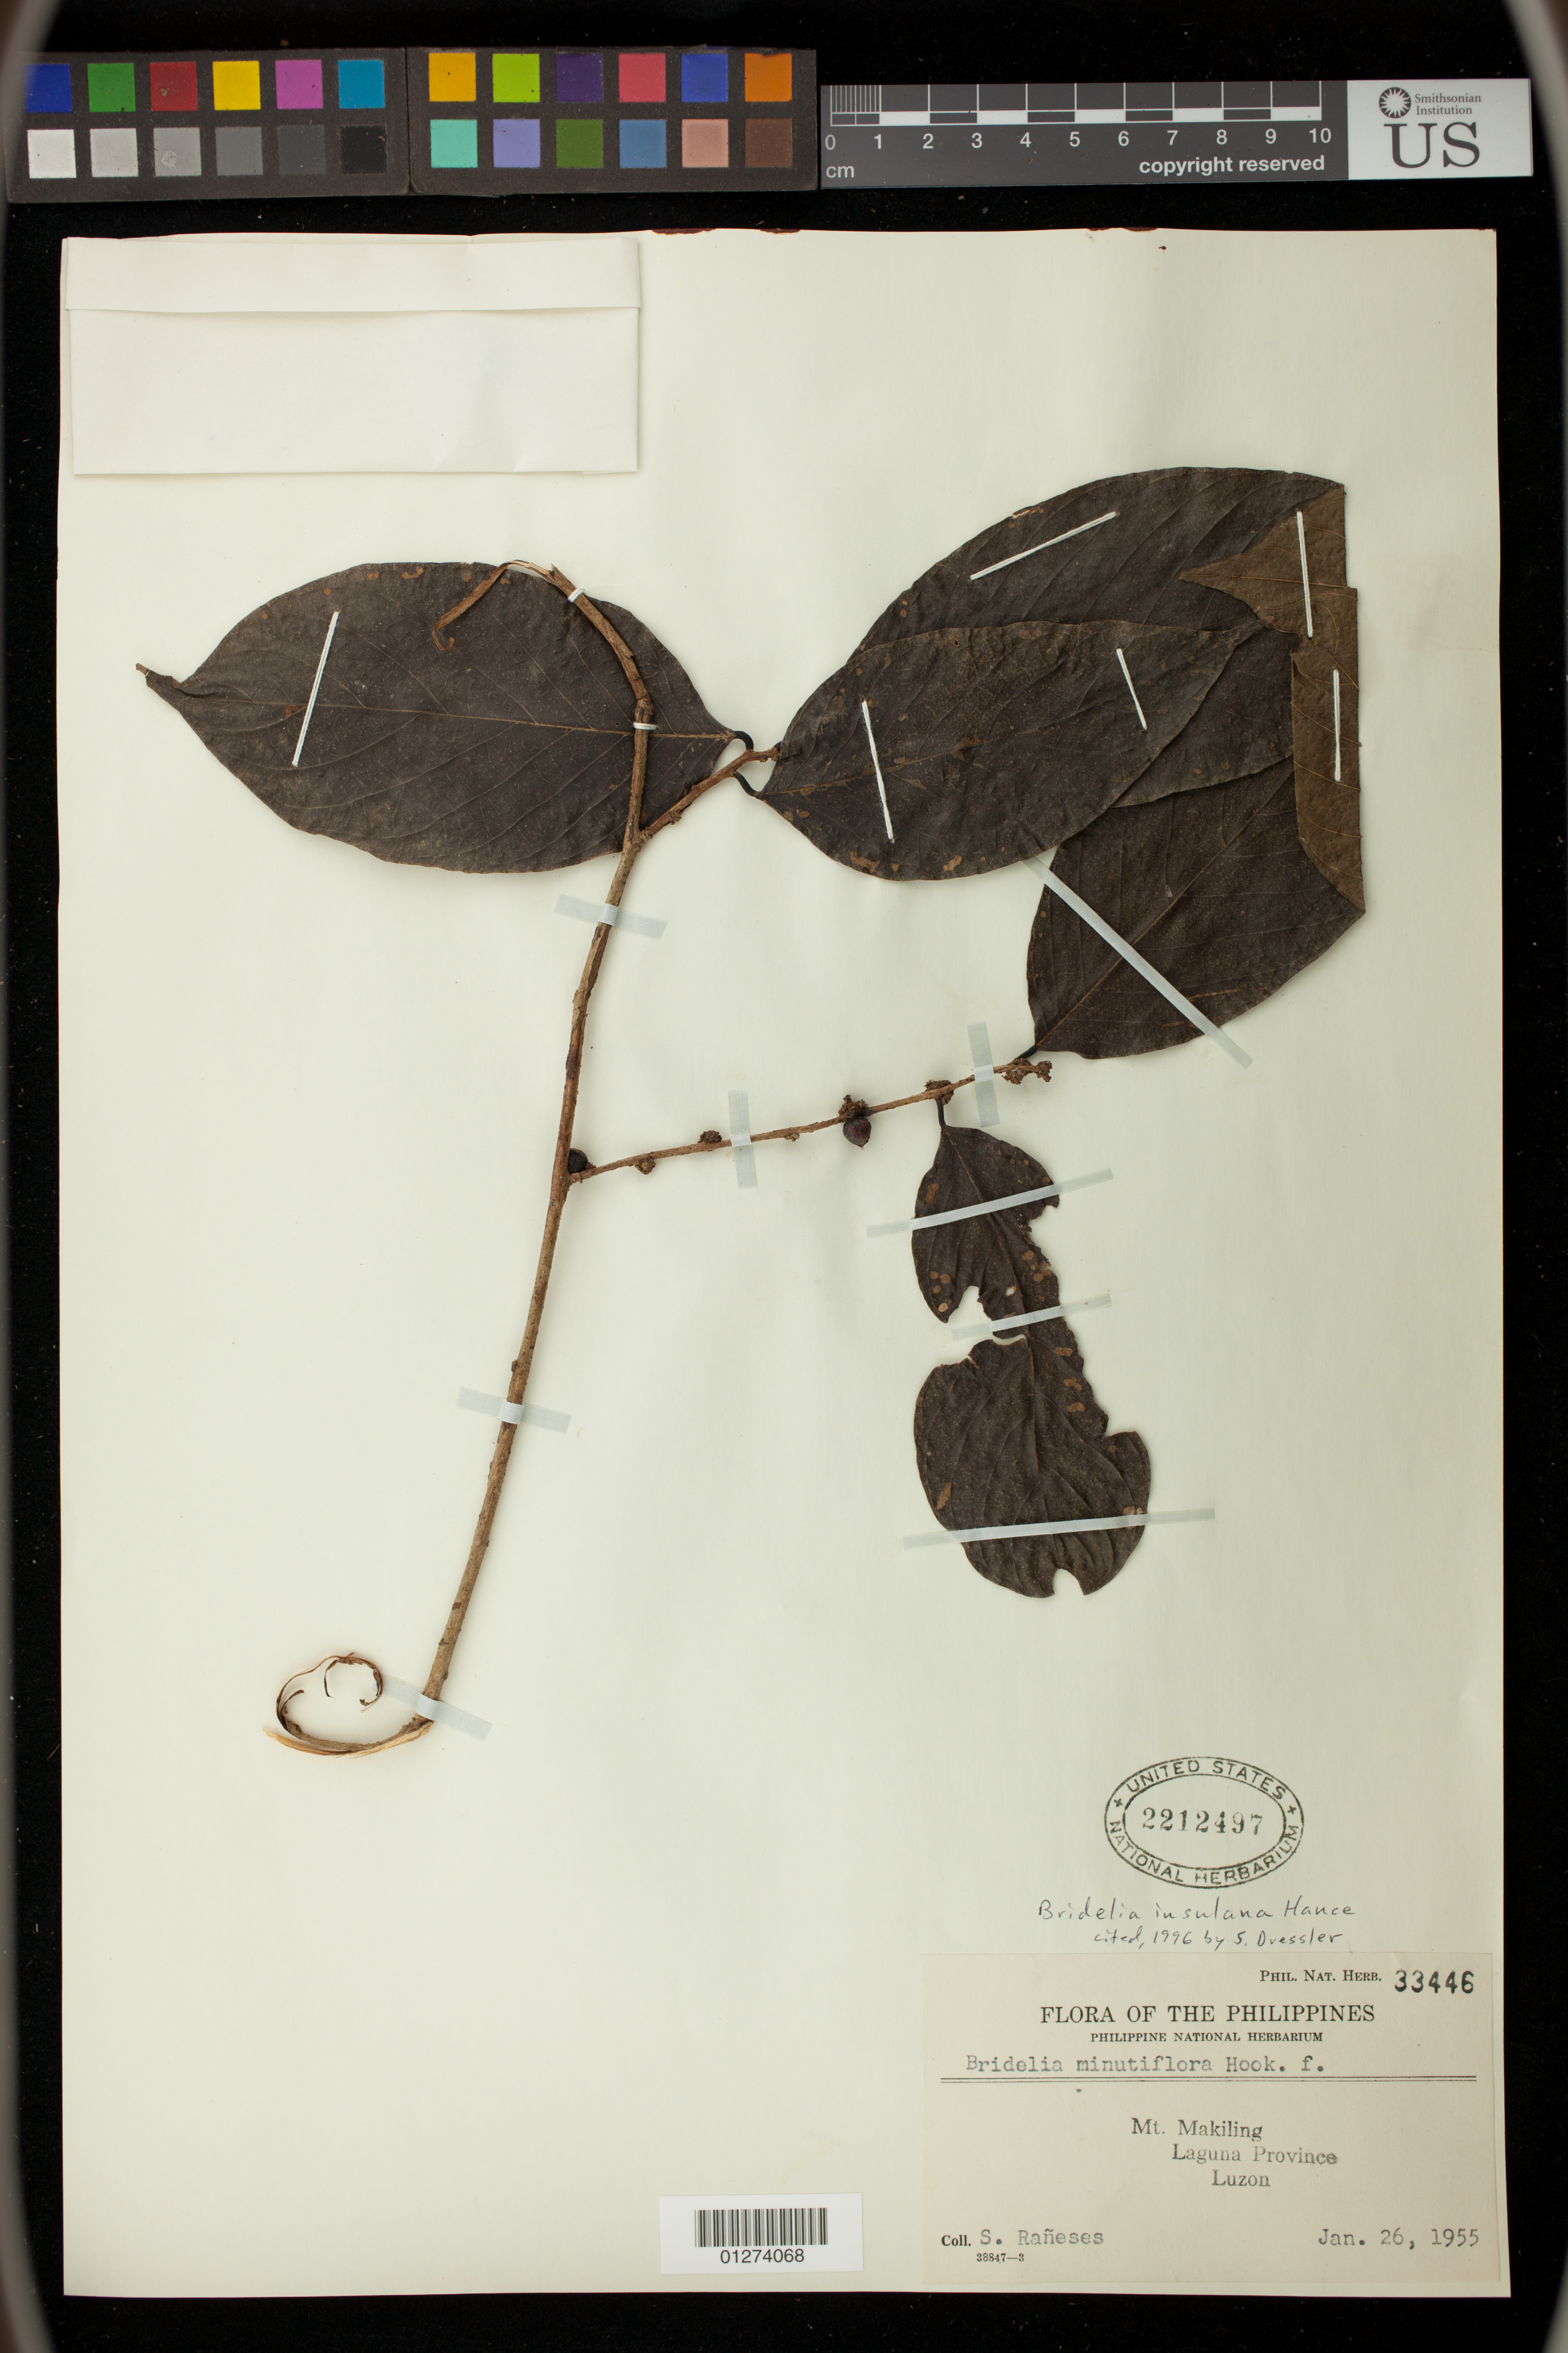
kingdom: Plantae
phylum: Tracheophyta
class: Magnoliopsida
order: Malpighiales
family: Phyllanthaceae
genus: Bridelia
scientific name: Bridelia insulana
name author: Hance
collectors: S. Rañeses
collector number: Phil. Nat. Herb. 33446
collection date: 1955-01-26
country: Philippines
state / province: Calabarzon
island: Luzon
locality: Mt. Makiling, Laguna Province, Luzon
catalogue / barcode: US 2212497